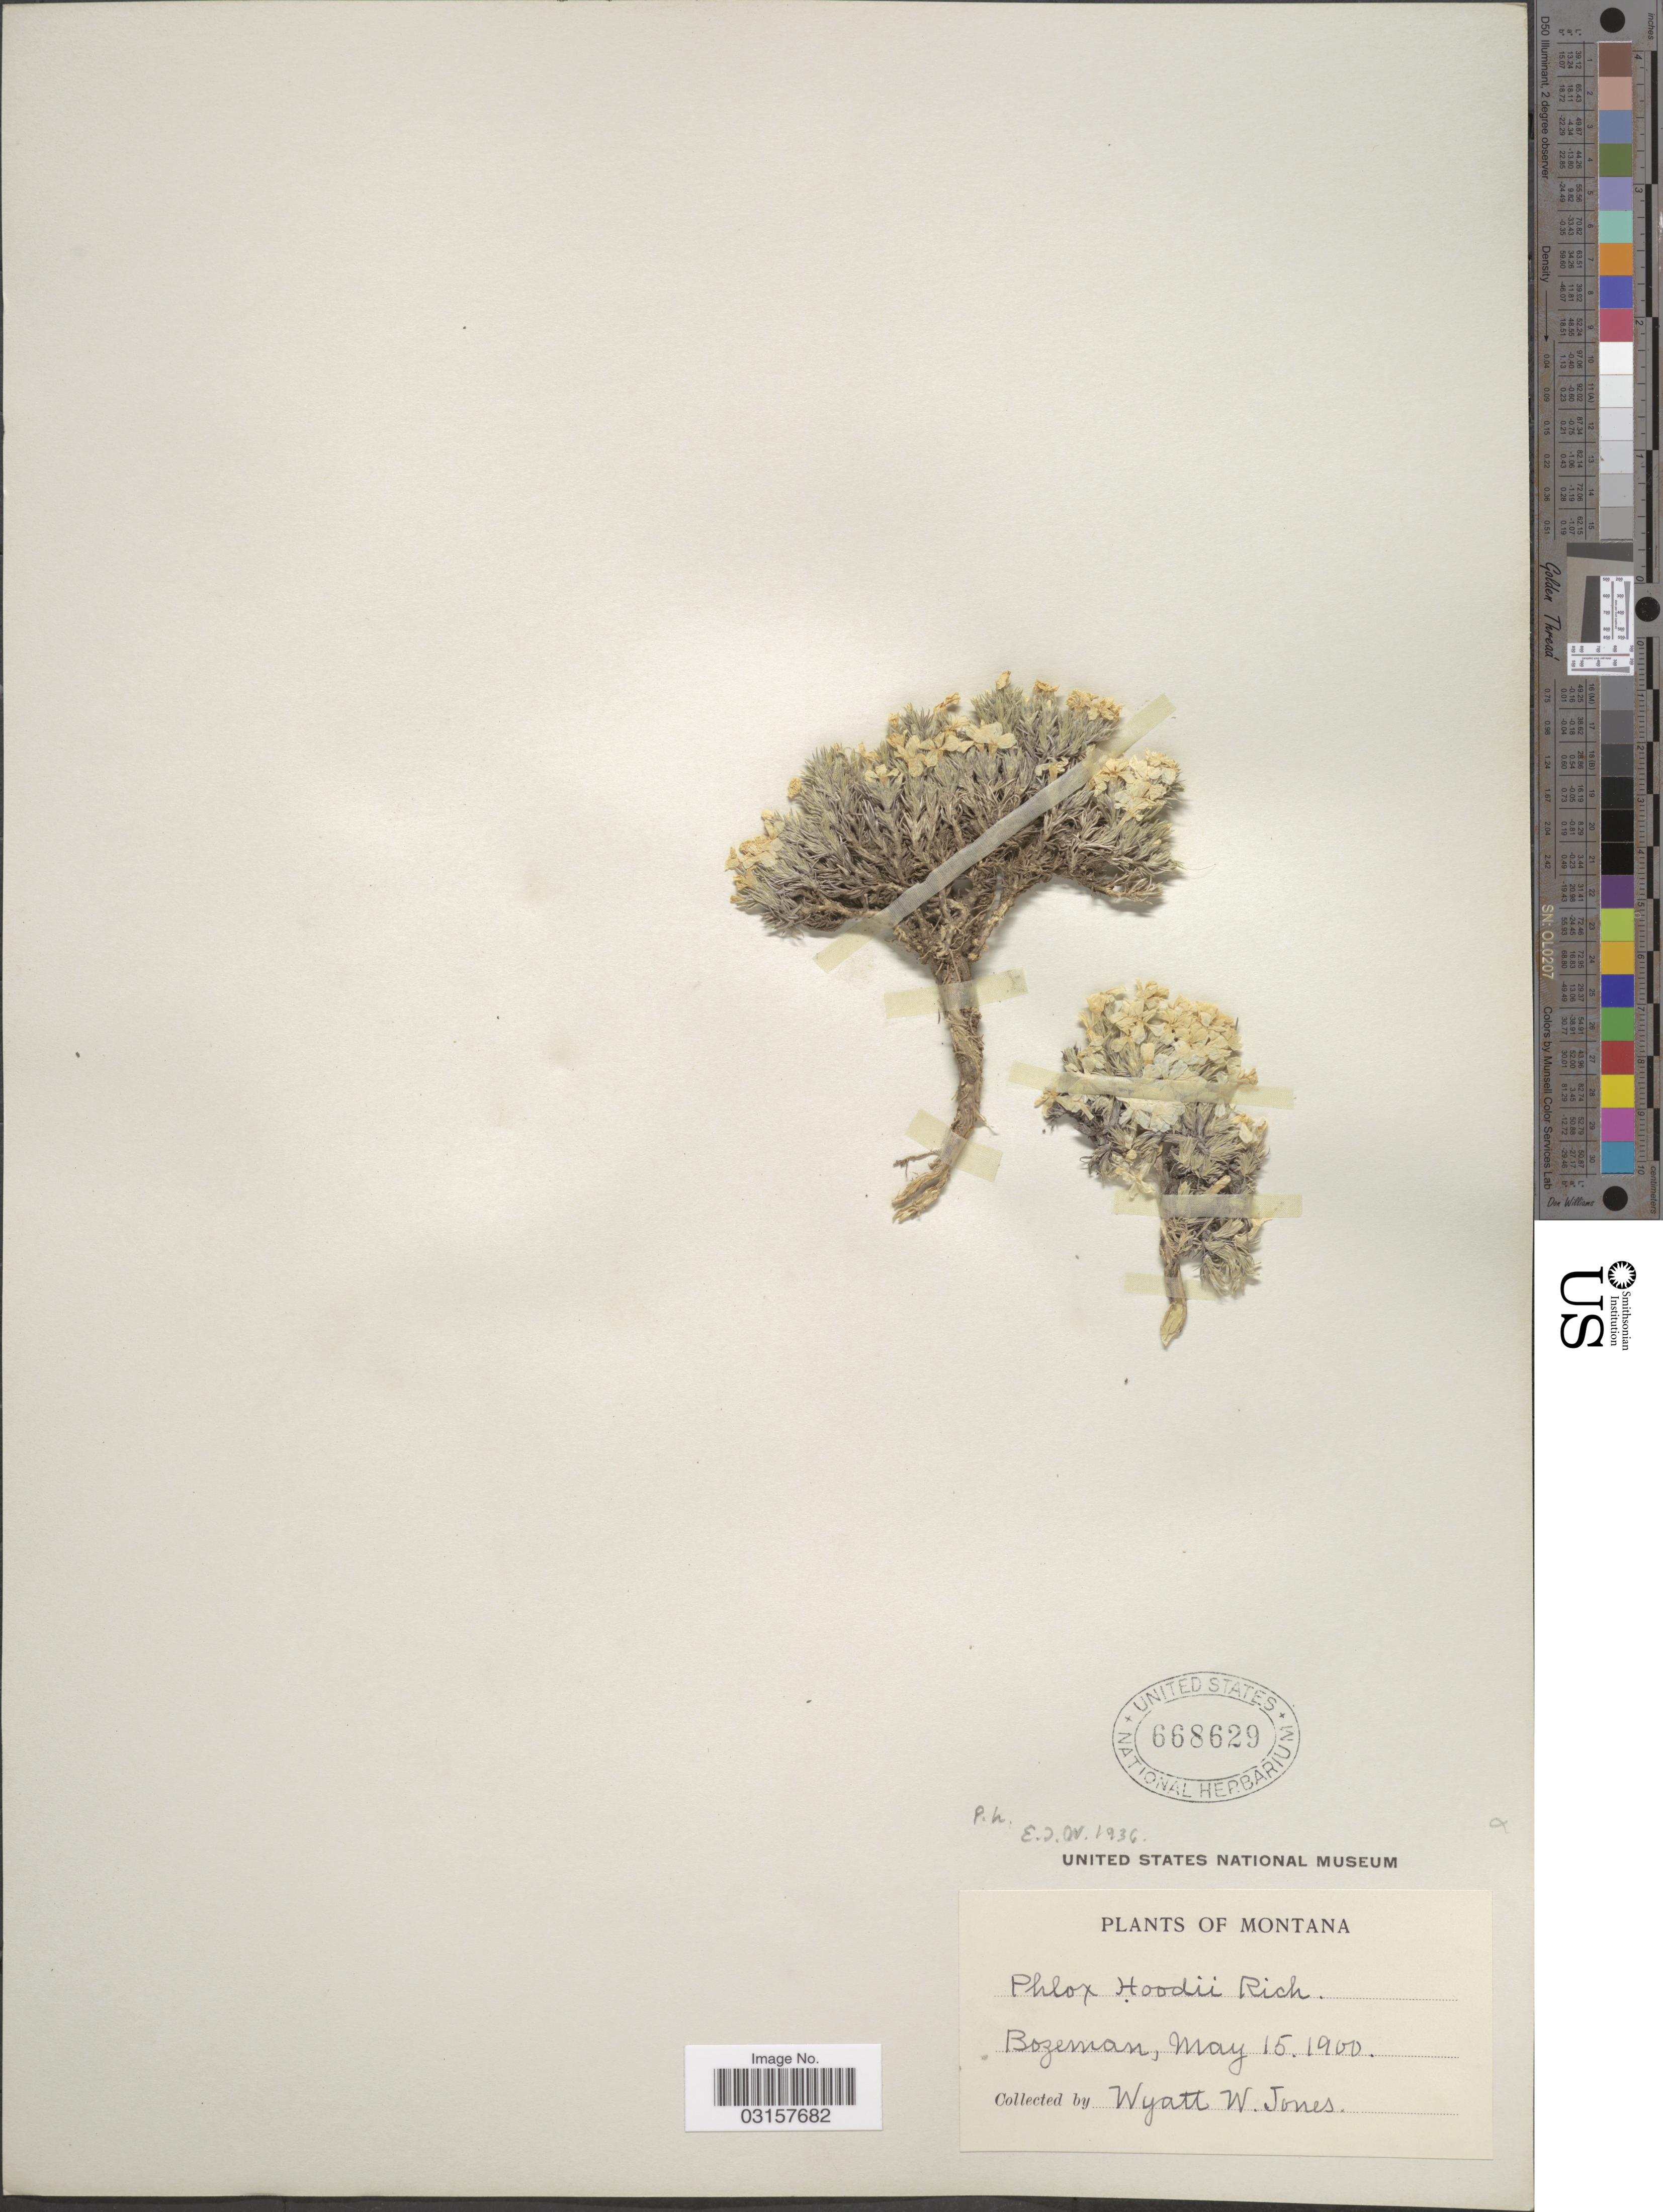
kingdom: Plantae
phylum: Tracheophyta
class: Magnoliopsida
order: Ericales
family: Polemoniaceae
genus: Phlox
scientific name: Phlox hoodii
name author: Richardson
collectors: W. W. Jones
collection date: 1900-05-05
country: United States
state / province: Montana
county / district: Gallatin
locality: Bozeman.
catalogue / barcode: US 668629